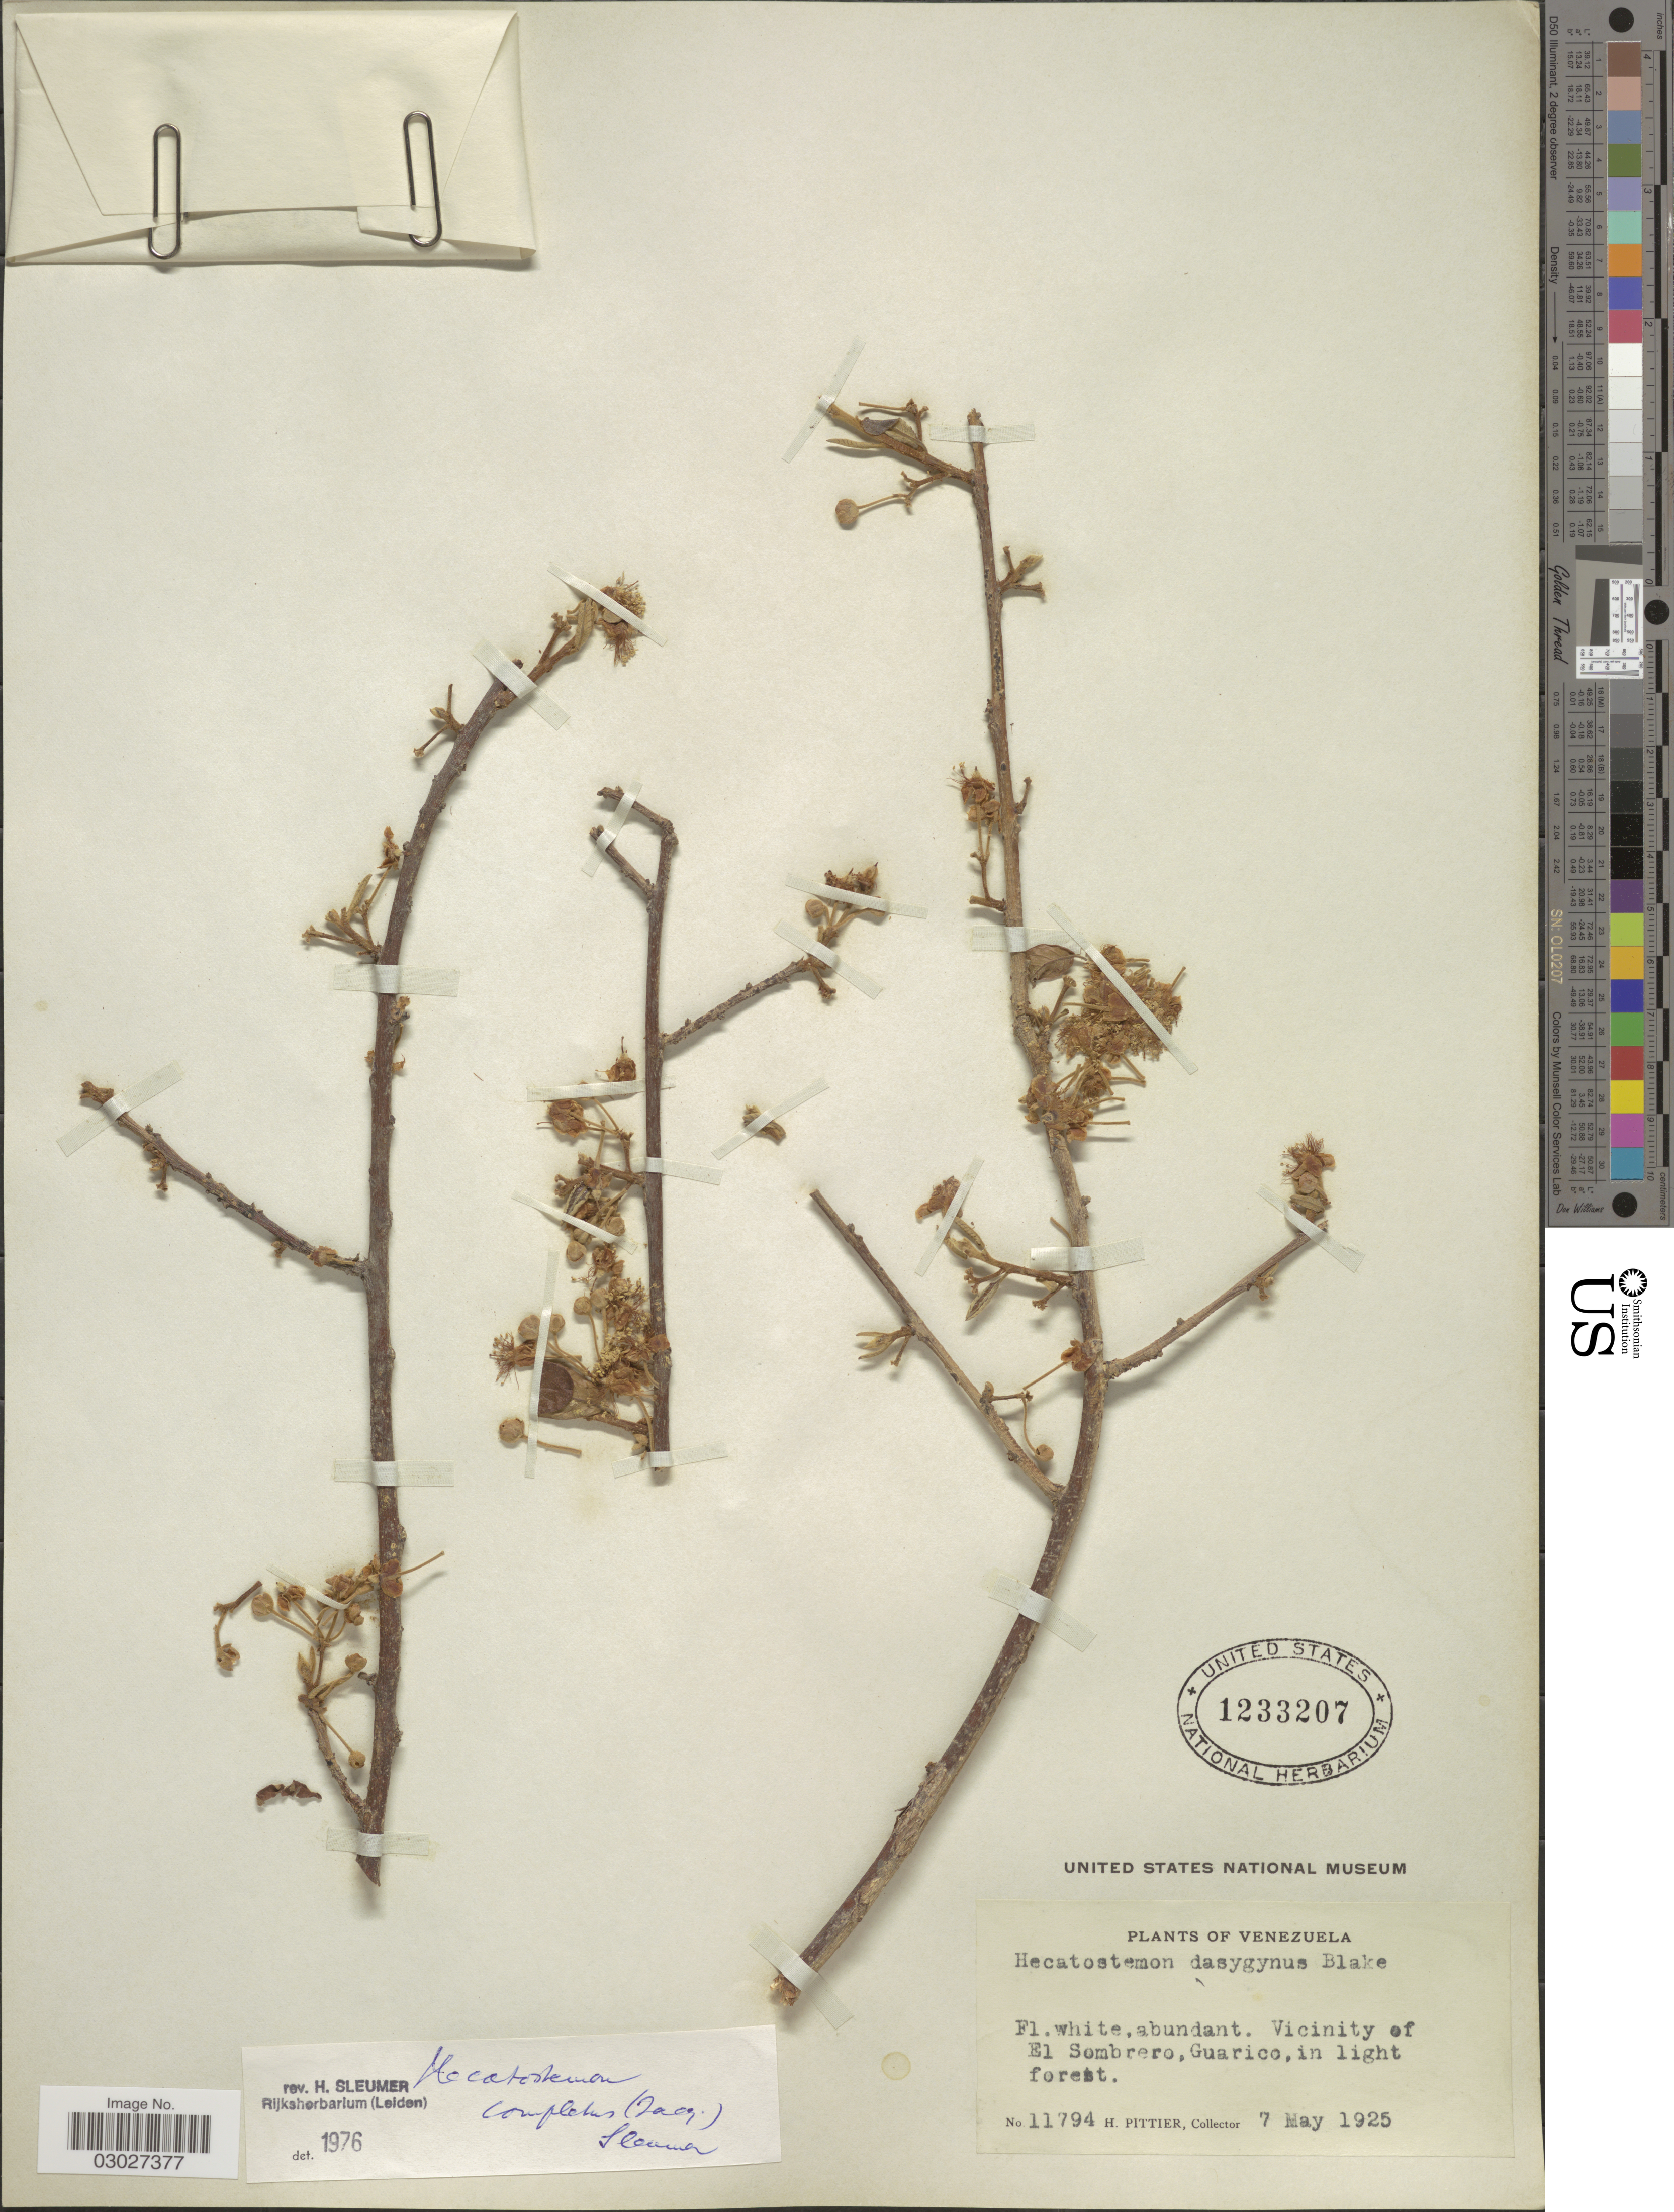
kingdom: Plantae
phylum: Tracheophyta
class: Magnoliopsida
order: Malpighiales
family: Salicaceae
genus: Casearia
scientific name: Casearia completa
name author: (Jacq.) T. Samar. & M.H. Alford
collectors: H. F. Pittier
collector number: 11794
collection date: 1925-05-07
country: Venezuela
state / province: Guárico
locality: Vicinity of El Sombrero.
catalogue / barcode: US 1233207